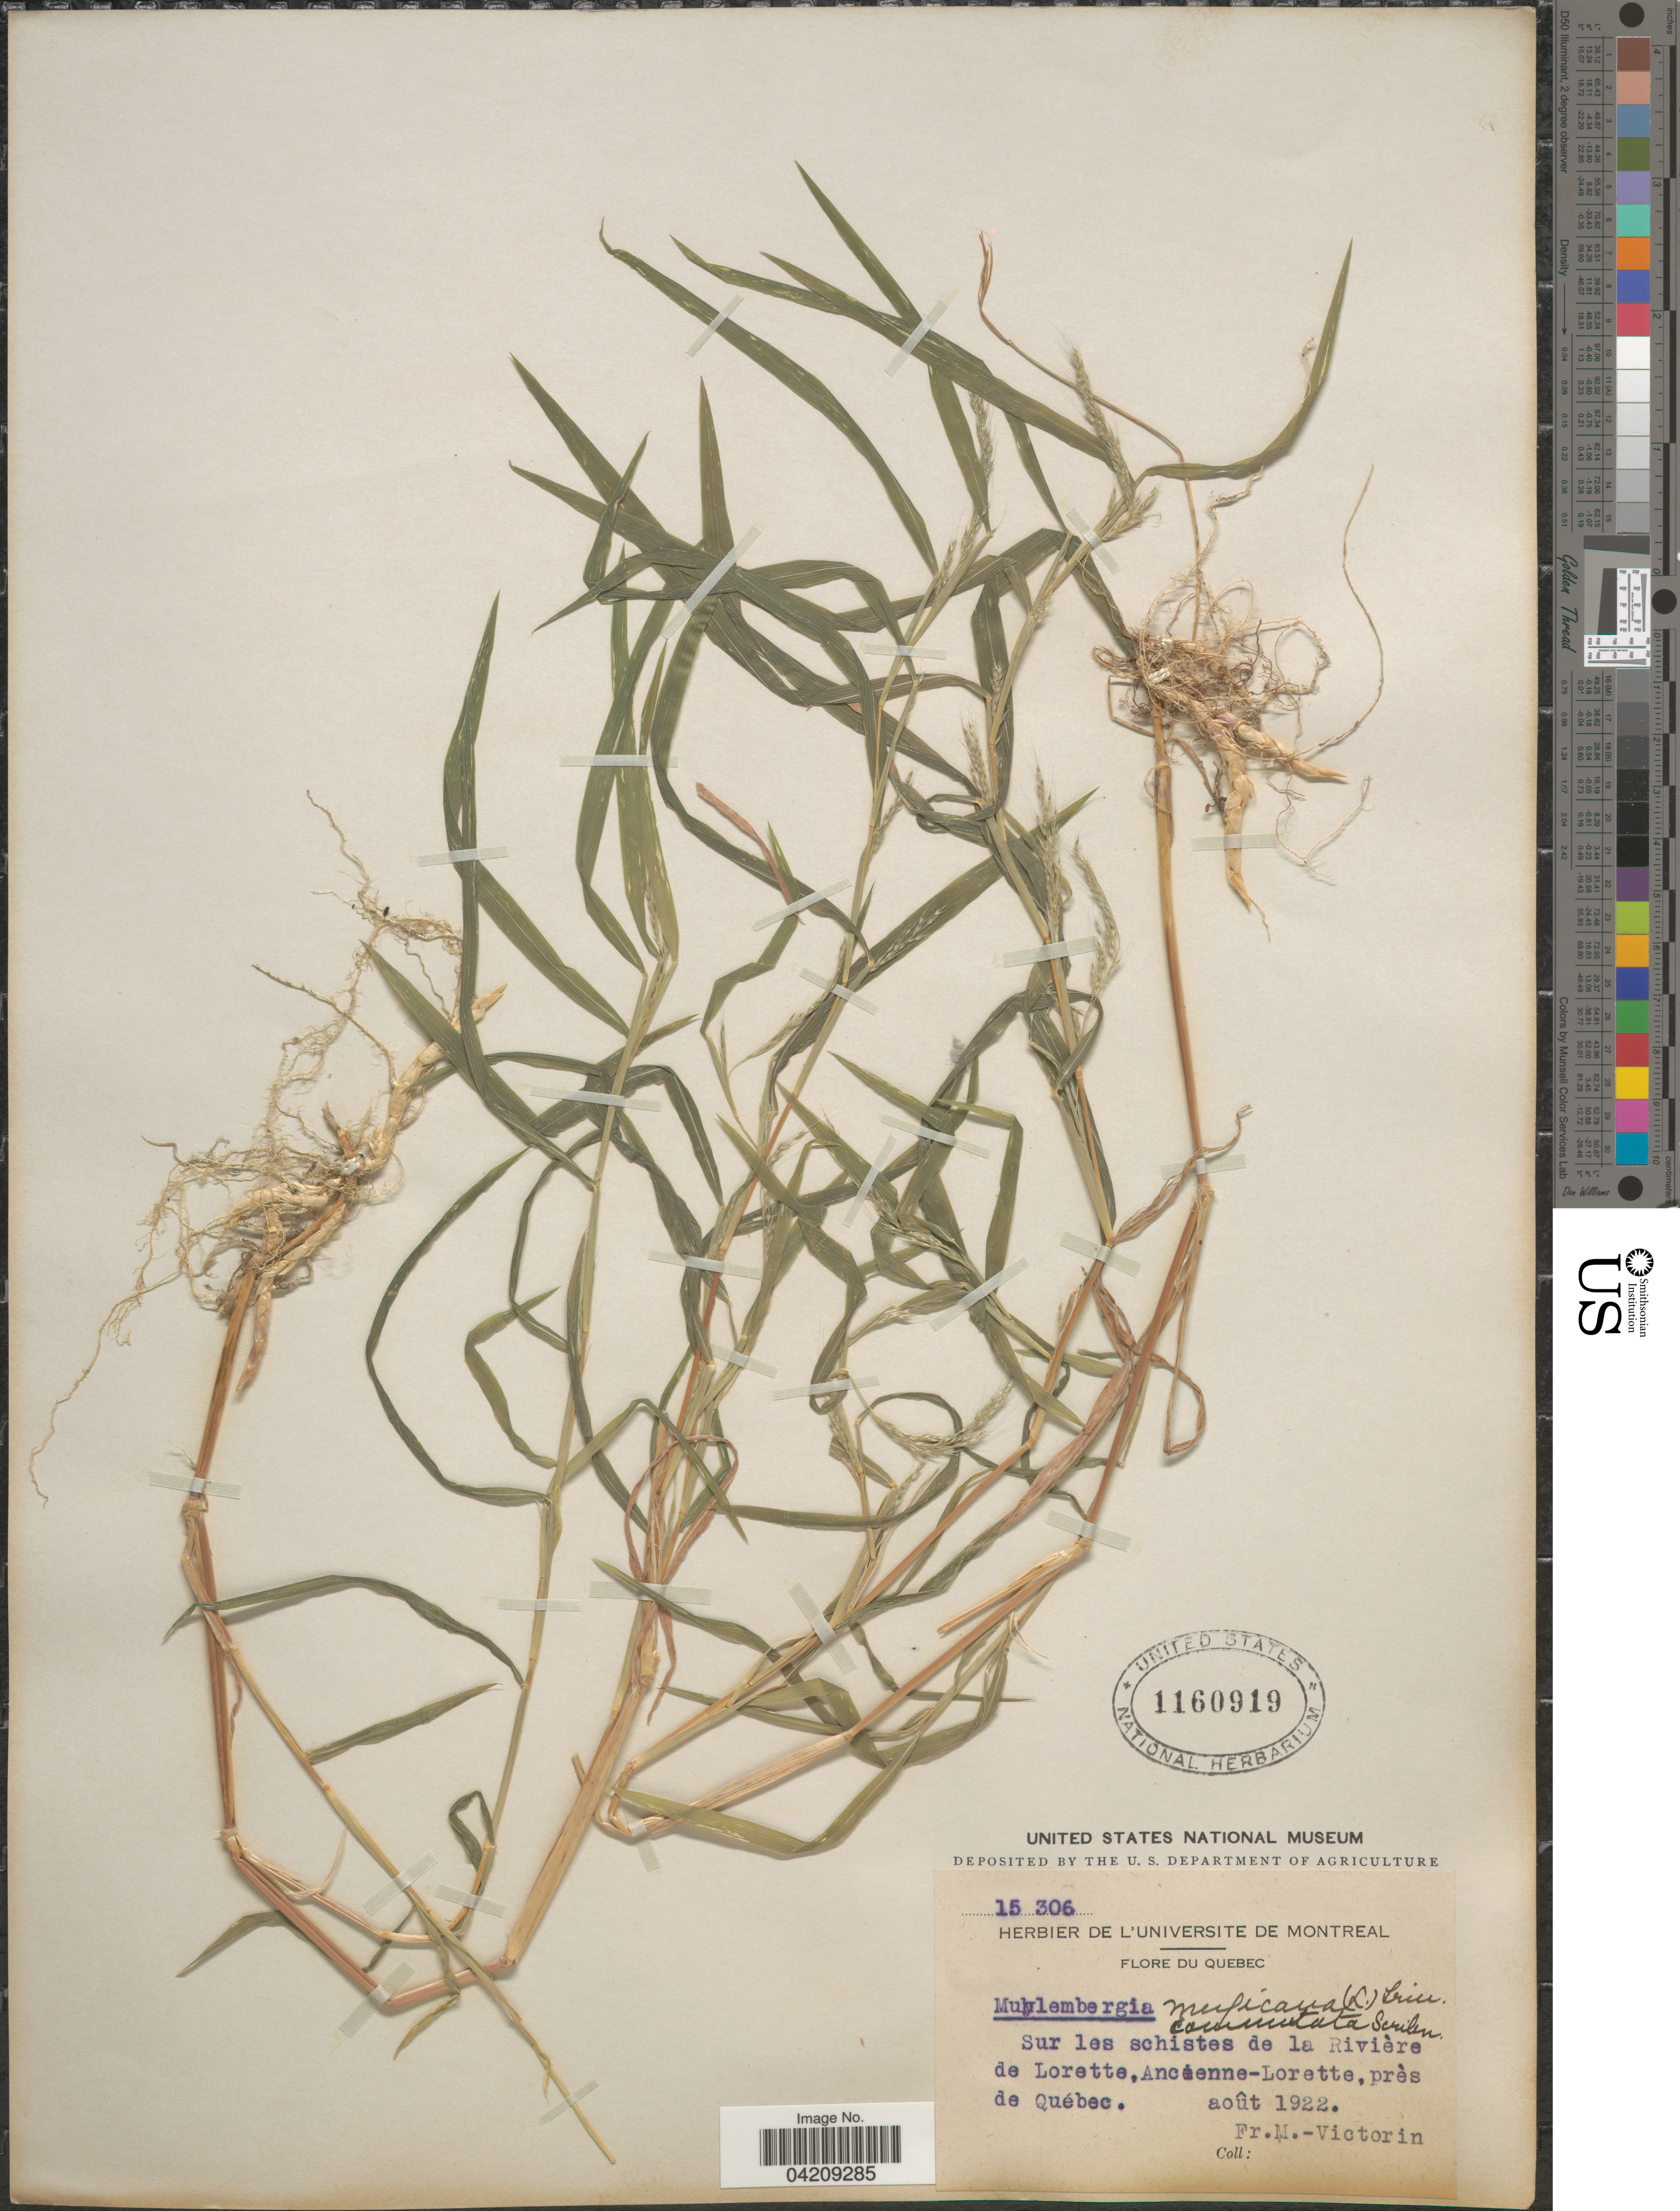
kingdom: Plantae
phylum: Tracheophyta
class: Liliopsida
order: Poales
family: Poaceae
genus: Muhlenbergia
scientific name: Muhlenbergia frondosa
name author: (Poir.) Fernald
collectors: F. Marie-Victorin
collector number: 15306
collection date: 1922-08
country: Canada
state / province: Quebec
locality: Sur les schistes de la Rivière de Lorette, Ancienne-Lorette, près de Québec.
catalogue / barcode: US 1160919